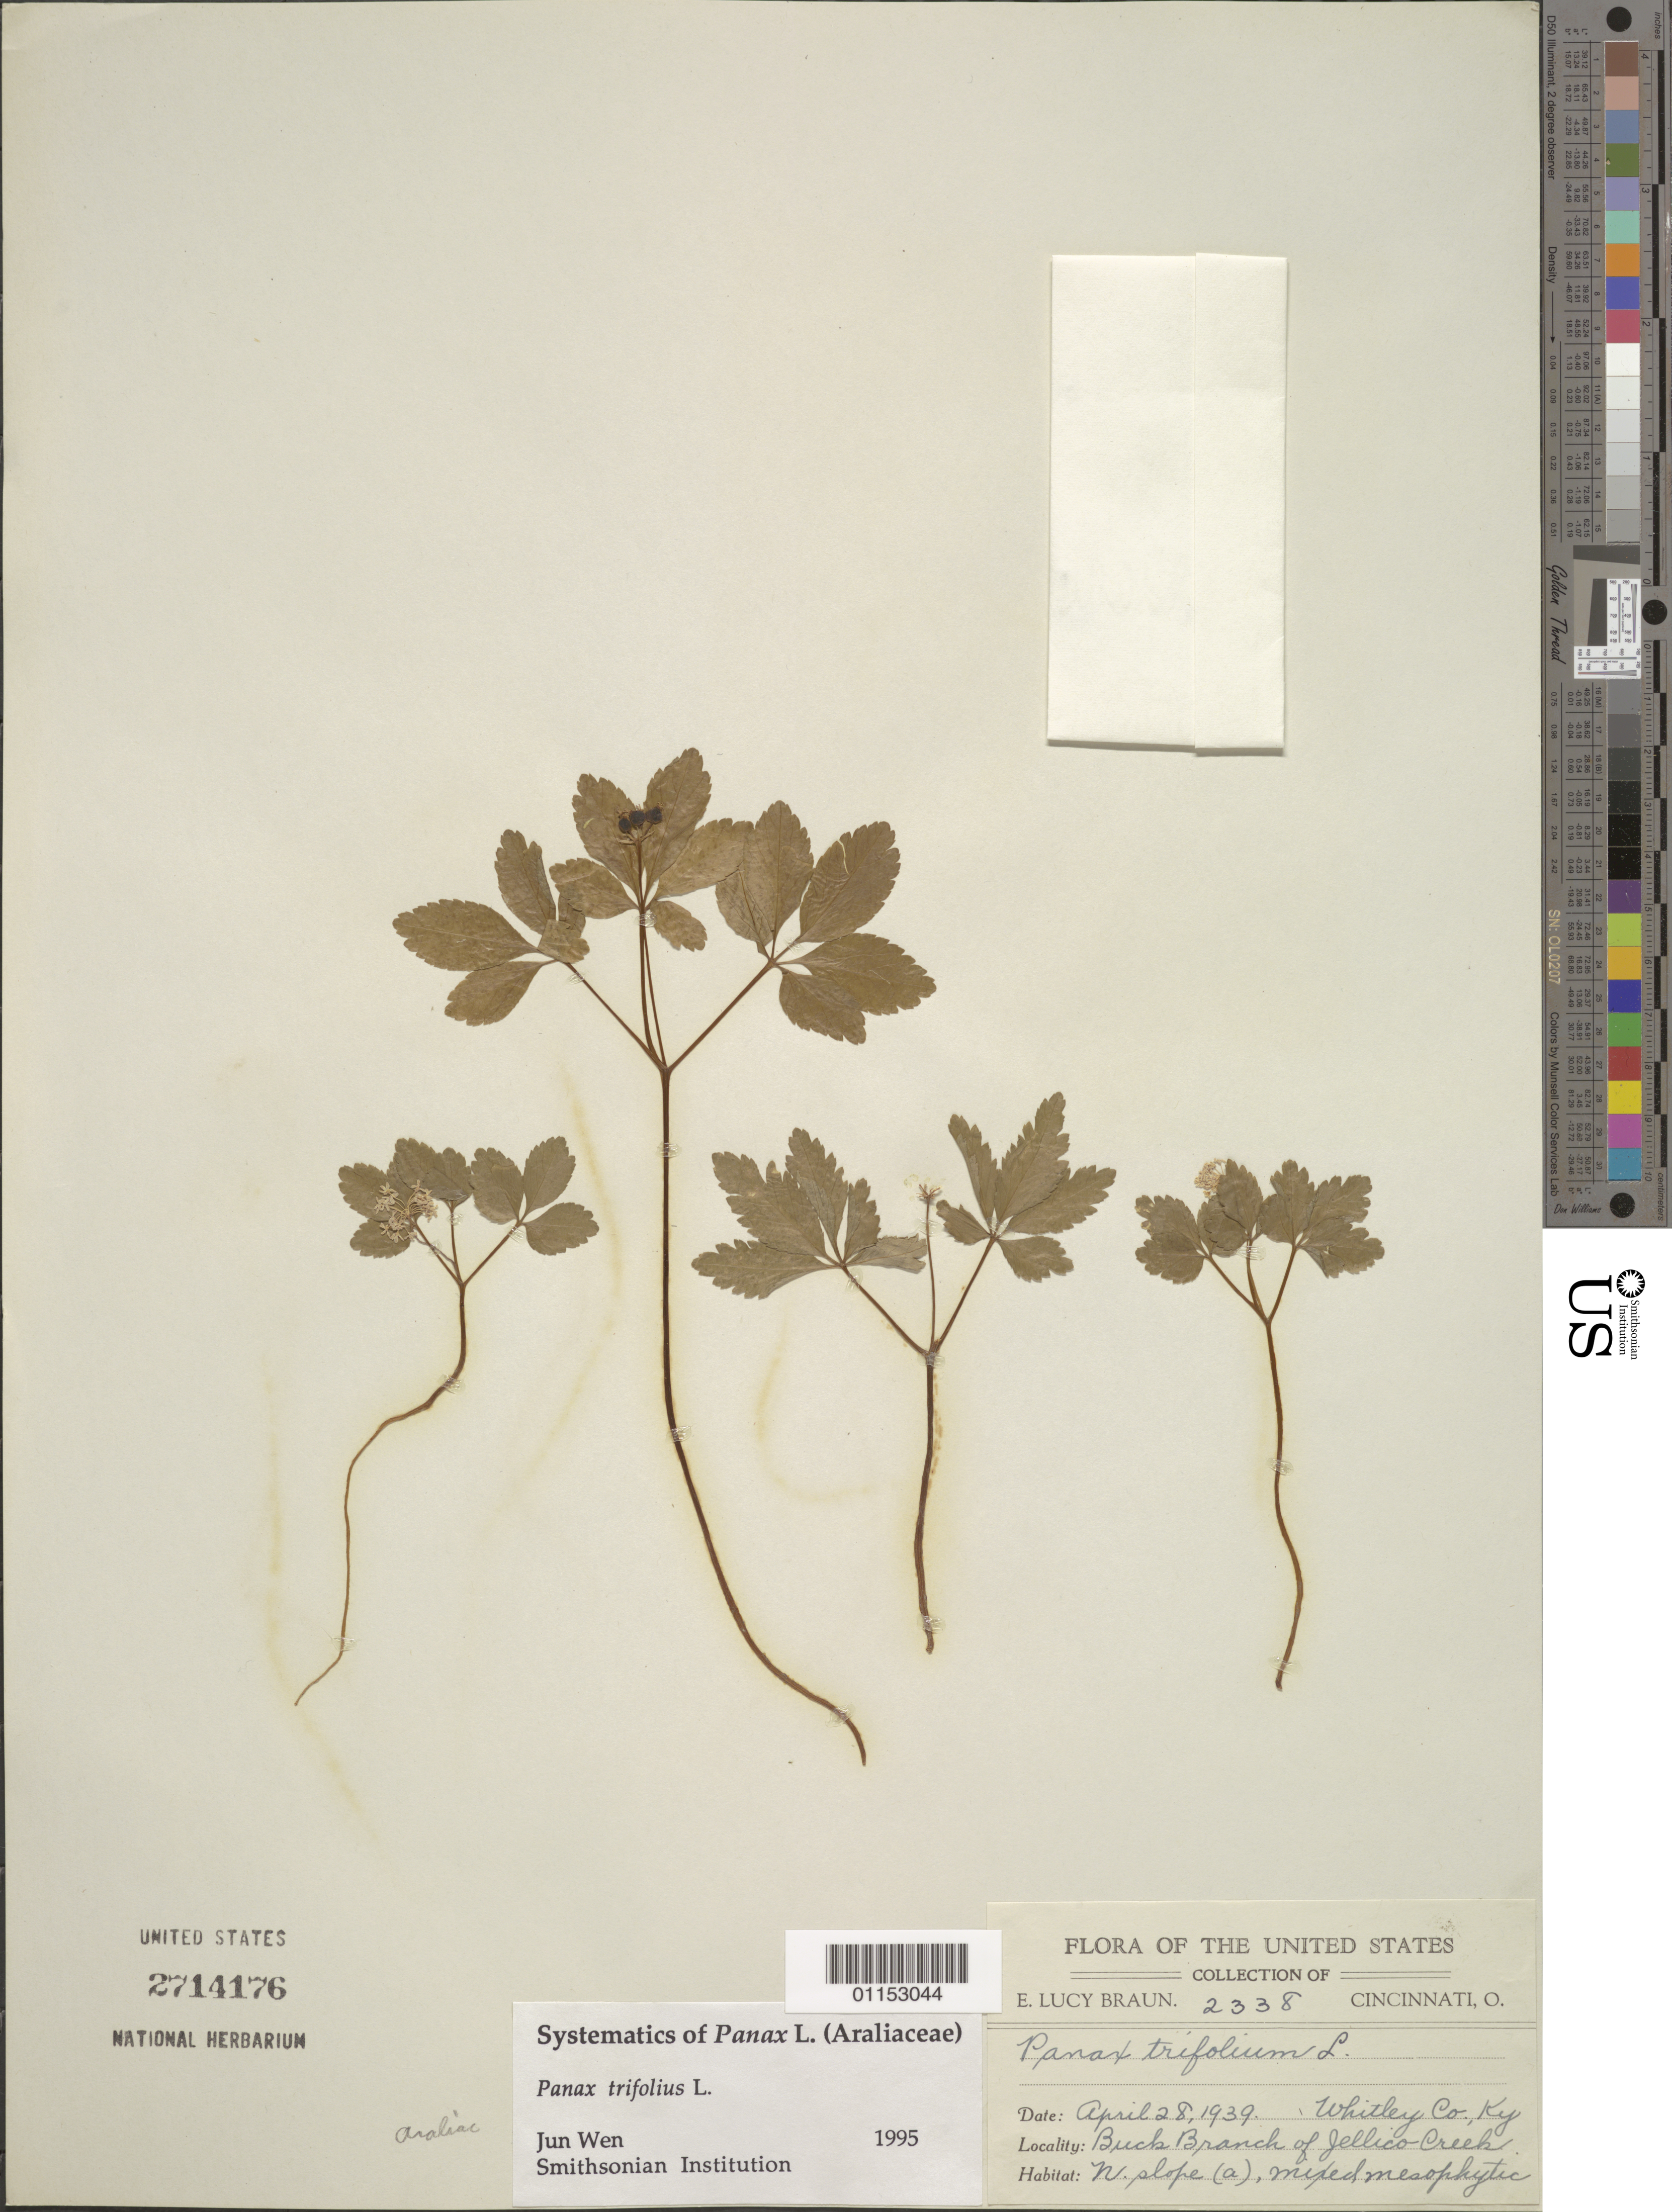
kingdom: Plantae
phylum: Tracheophyta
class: Magnoliopsida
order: Apiales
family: Araliaceae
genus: Panax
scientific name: Panax trifolius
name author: L.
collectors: E. L. Braun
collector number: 2338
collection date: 1939-04-28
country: United States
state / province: Kentucky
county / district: Whitley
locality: Buck Branch of Jellico Creek.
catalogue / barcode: US 2714176